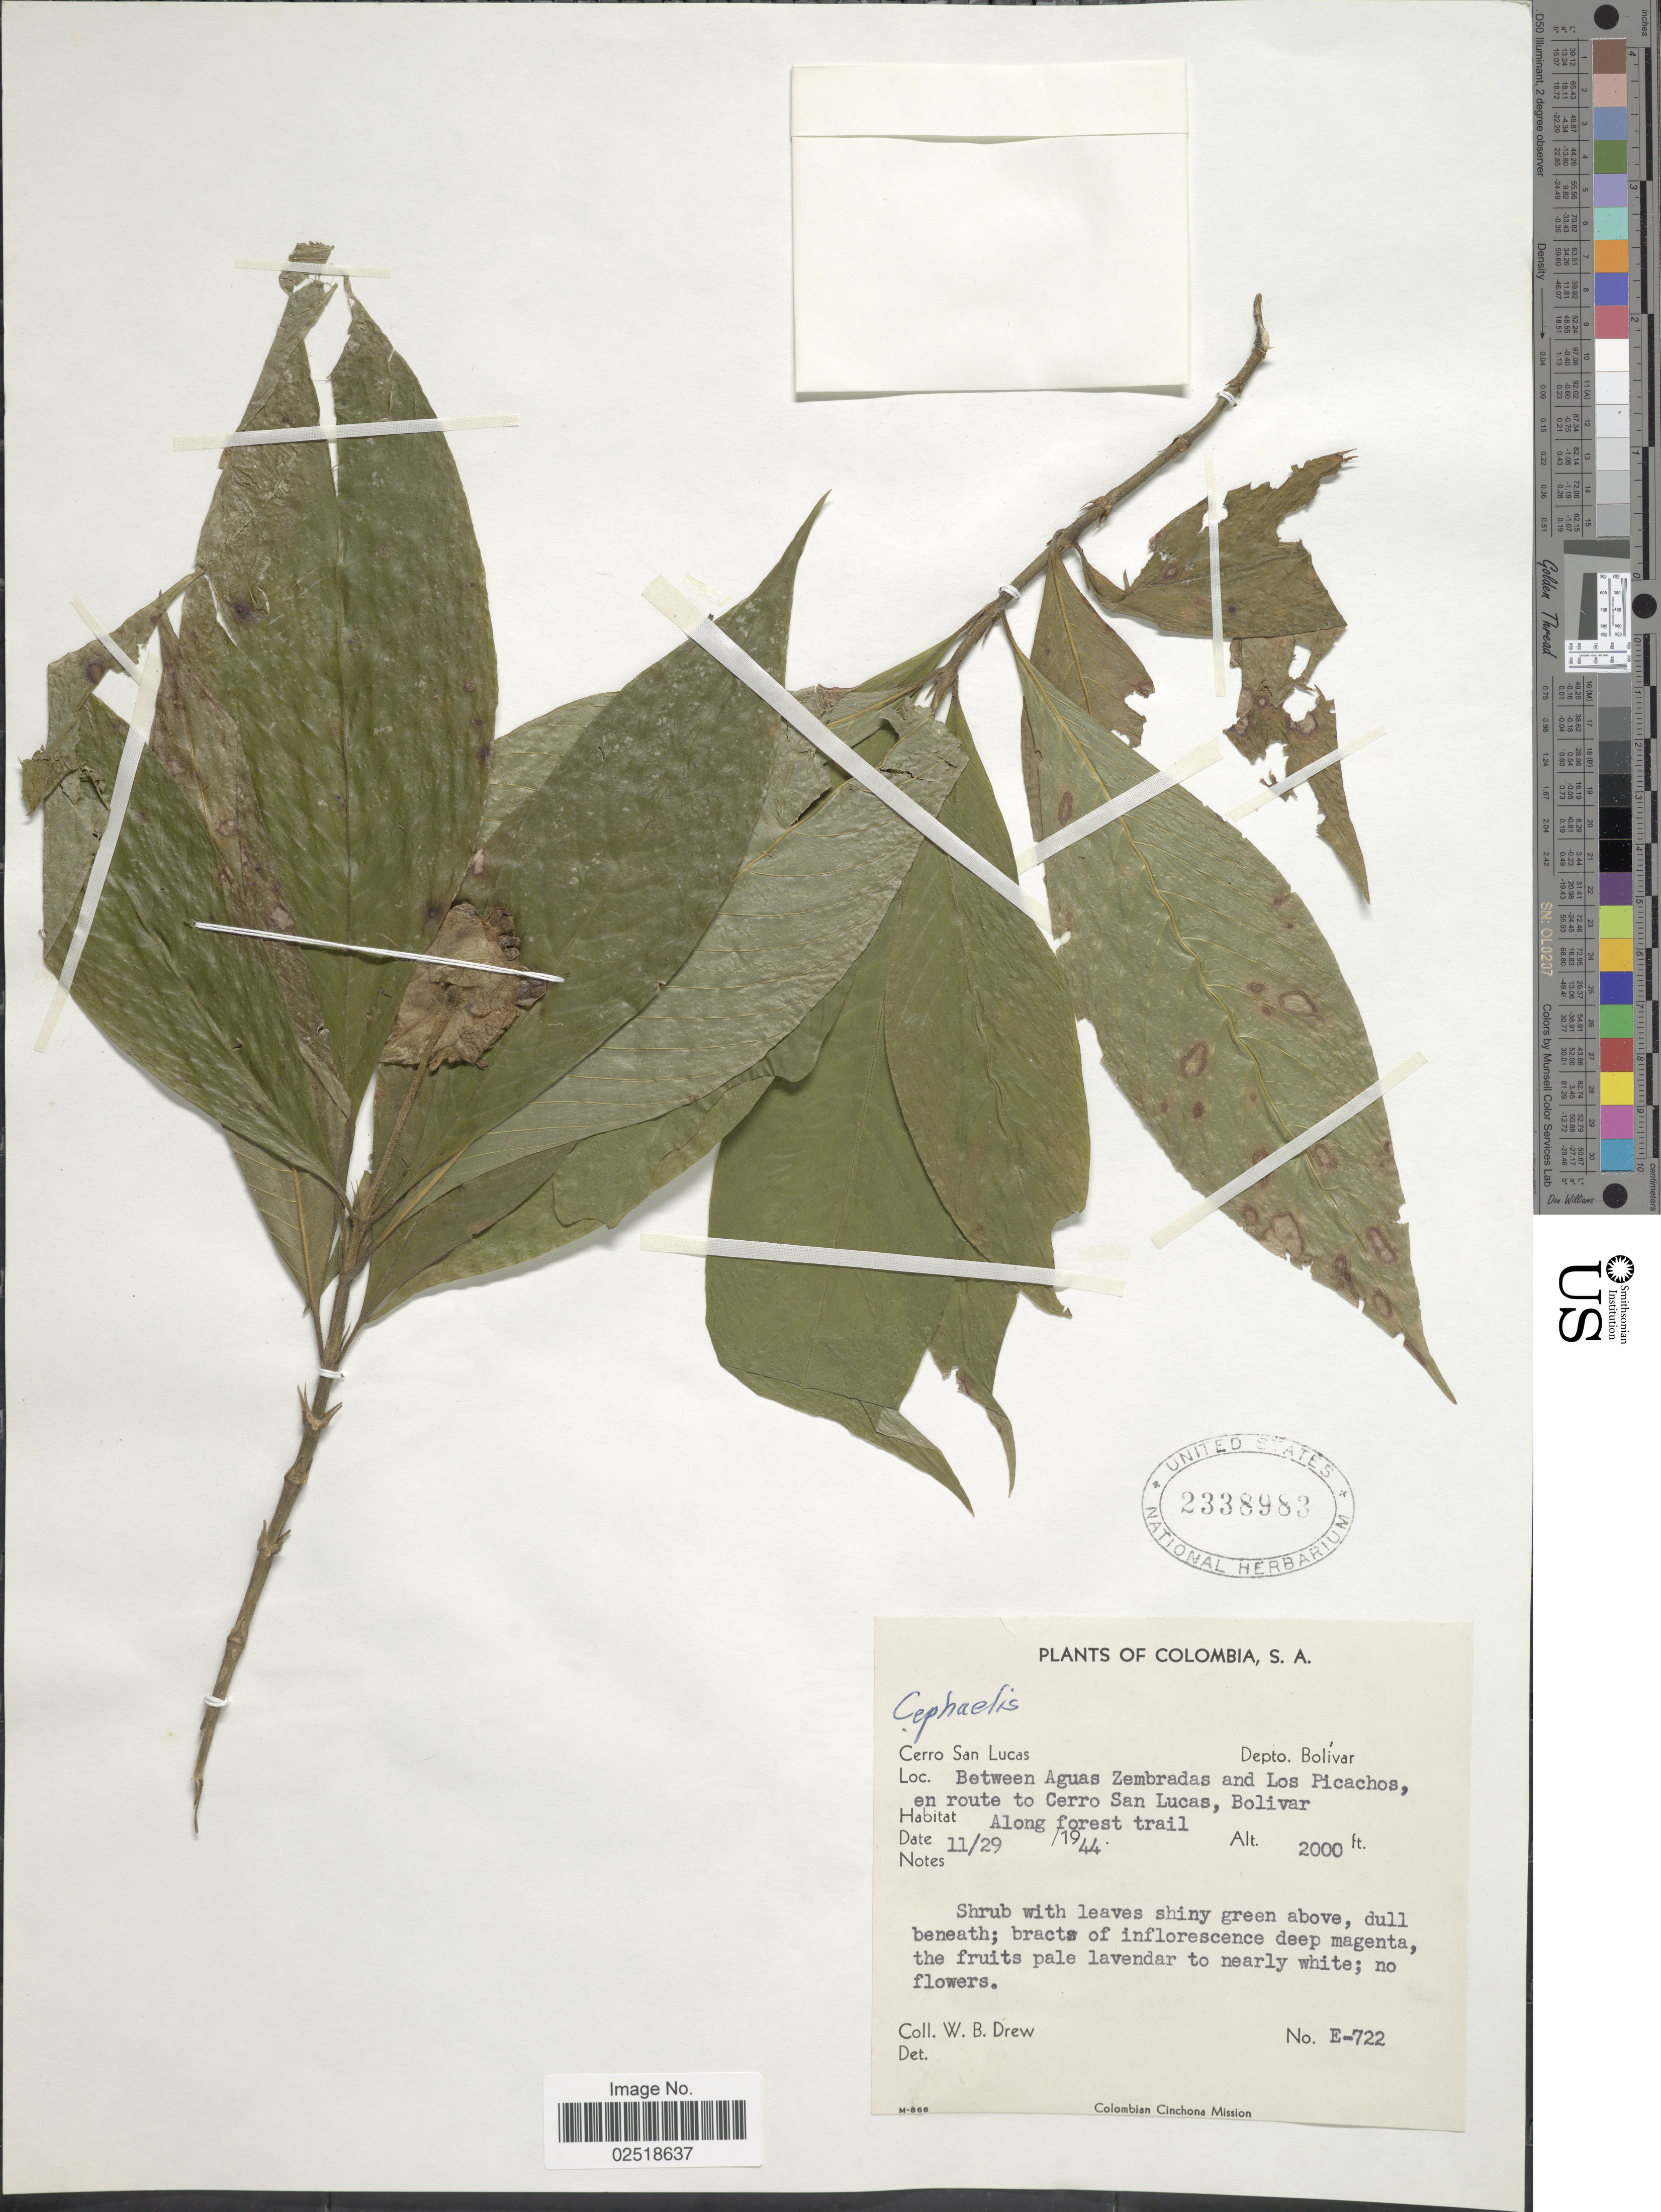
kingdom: Plantae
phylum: Tracheophyta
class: Magnoliopsida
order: Gentianales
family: Rubiaceae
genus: Psychotria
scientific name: Psychotria bracteocardia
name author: (DC.) Müll. Arg.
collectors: W. B. Drew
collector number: E-722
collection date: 1944-11-29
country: Colombia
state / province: Bolívar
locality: Cerro San Lucas, Depto. Bolívar, Between Aguas Zembradas and Los Picachos, en route to Cerro San Lucas, Bolivar, Along forest trail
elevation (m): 610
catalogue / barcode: US 2338983